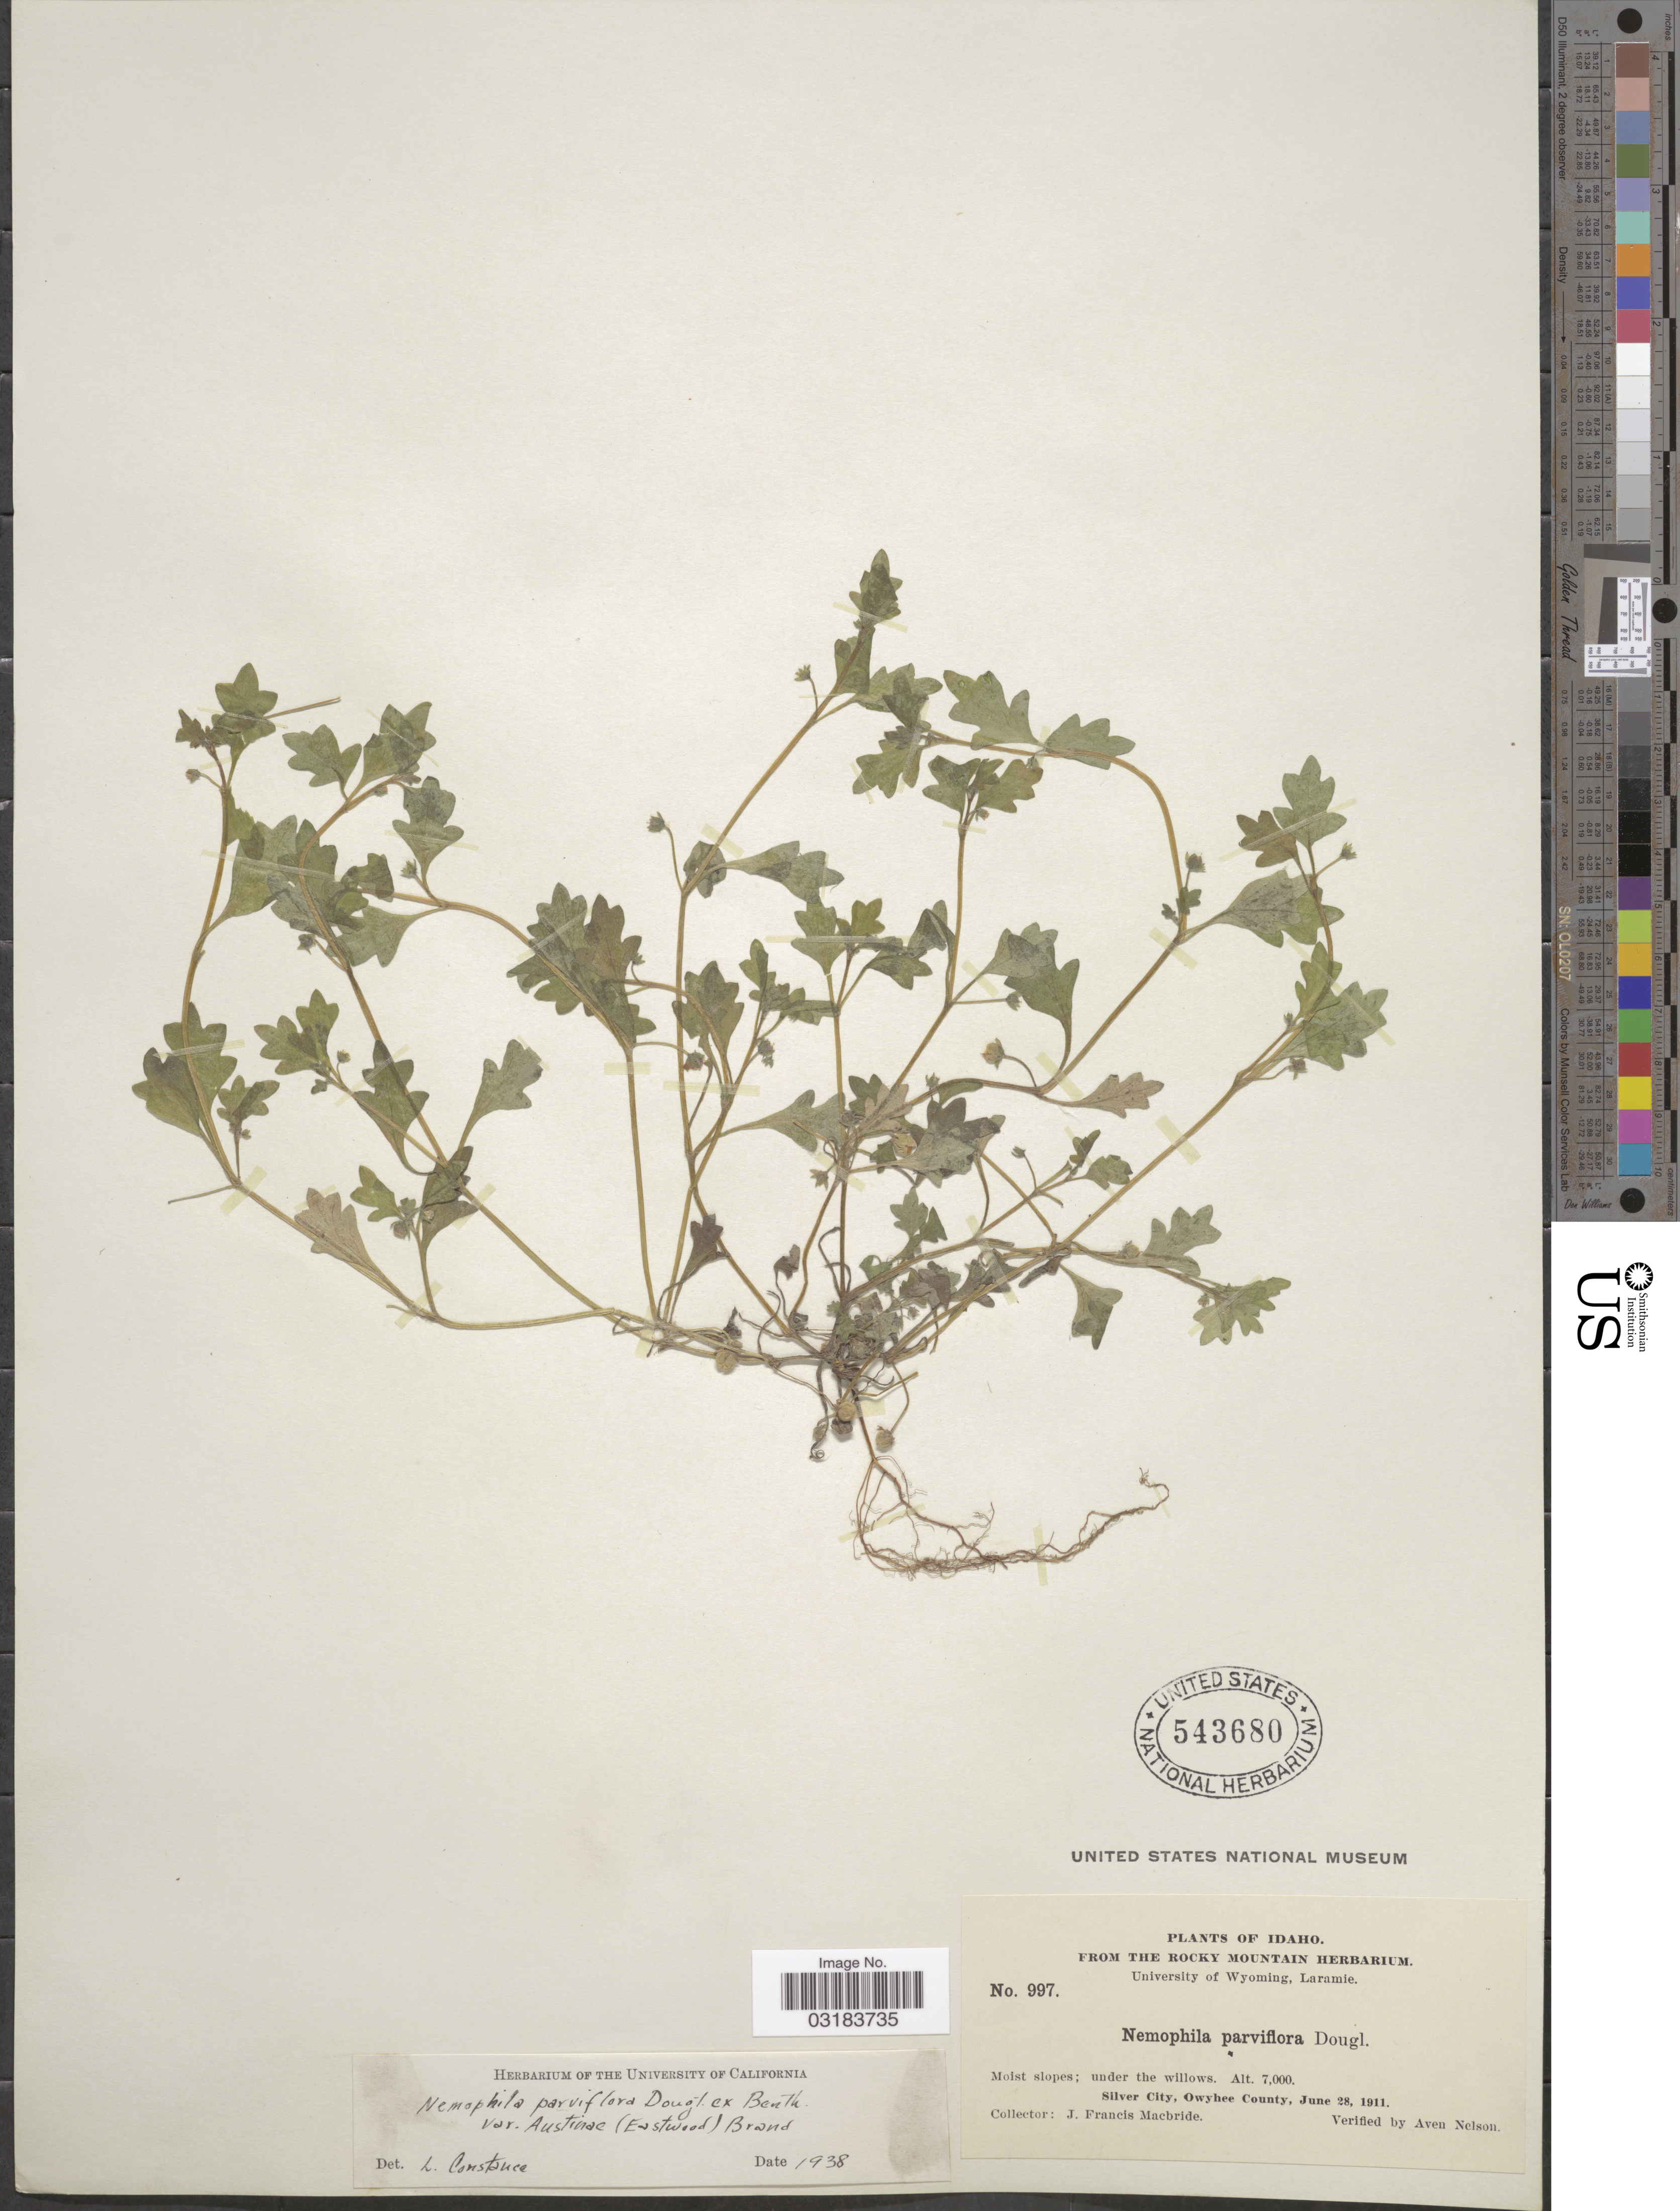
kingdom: Plantae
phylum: Tracheophyta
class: Magnoliopsida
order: Boraginales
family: Hydrophyllaceae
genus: Nemophila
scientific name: Nemophila parviflora var. austiniae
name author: (Eastw.) Brand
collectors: J. F. Macbride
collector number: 997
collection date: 1911-06-28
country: United States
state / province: Idaho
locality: Silver City, Owyhee County.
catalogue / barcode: US 543680